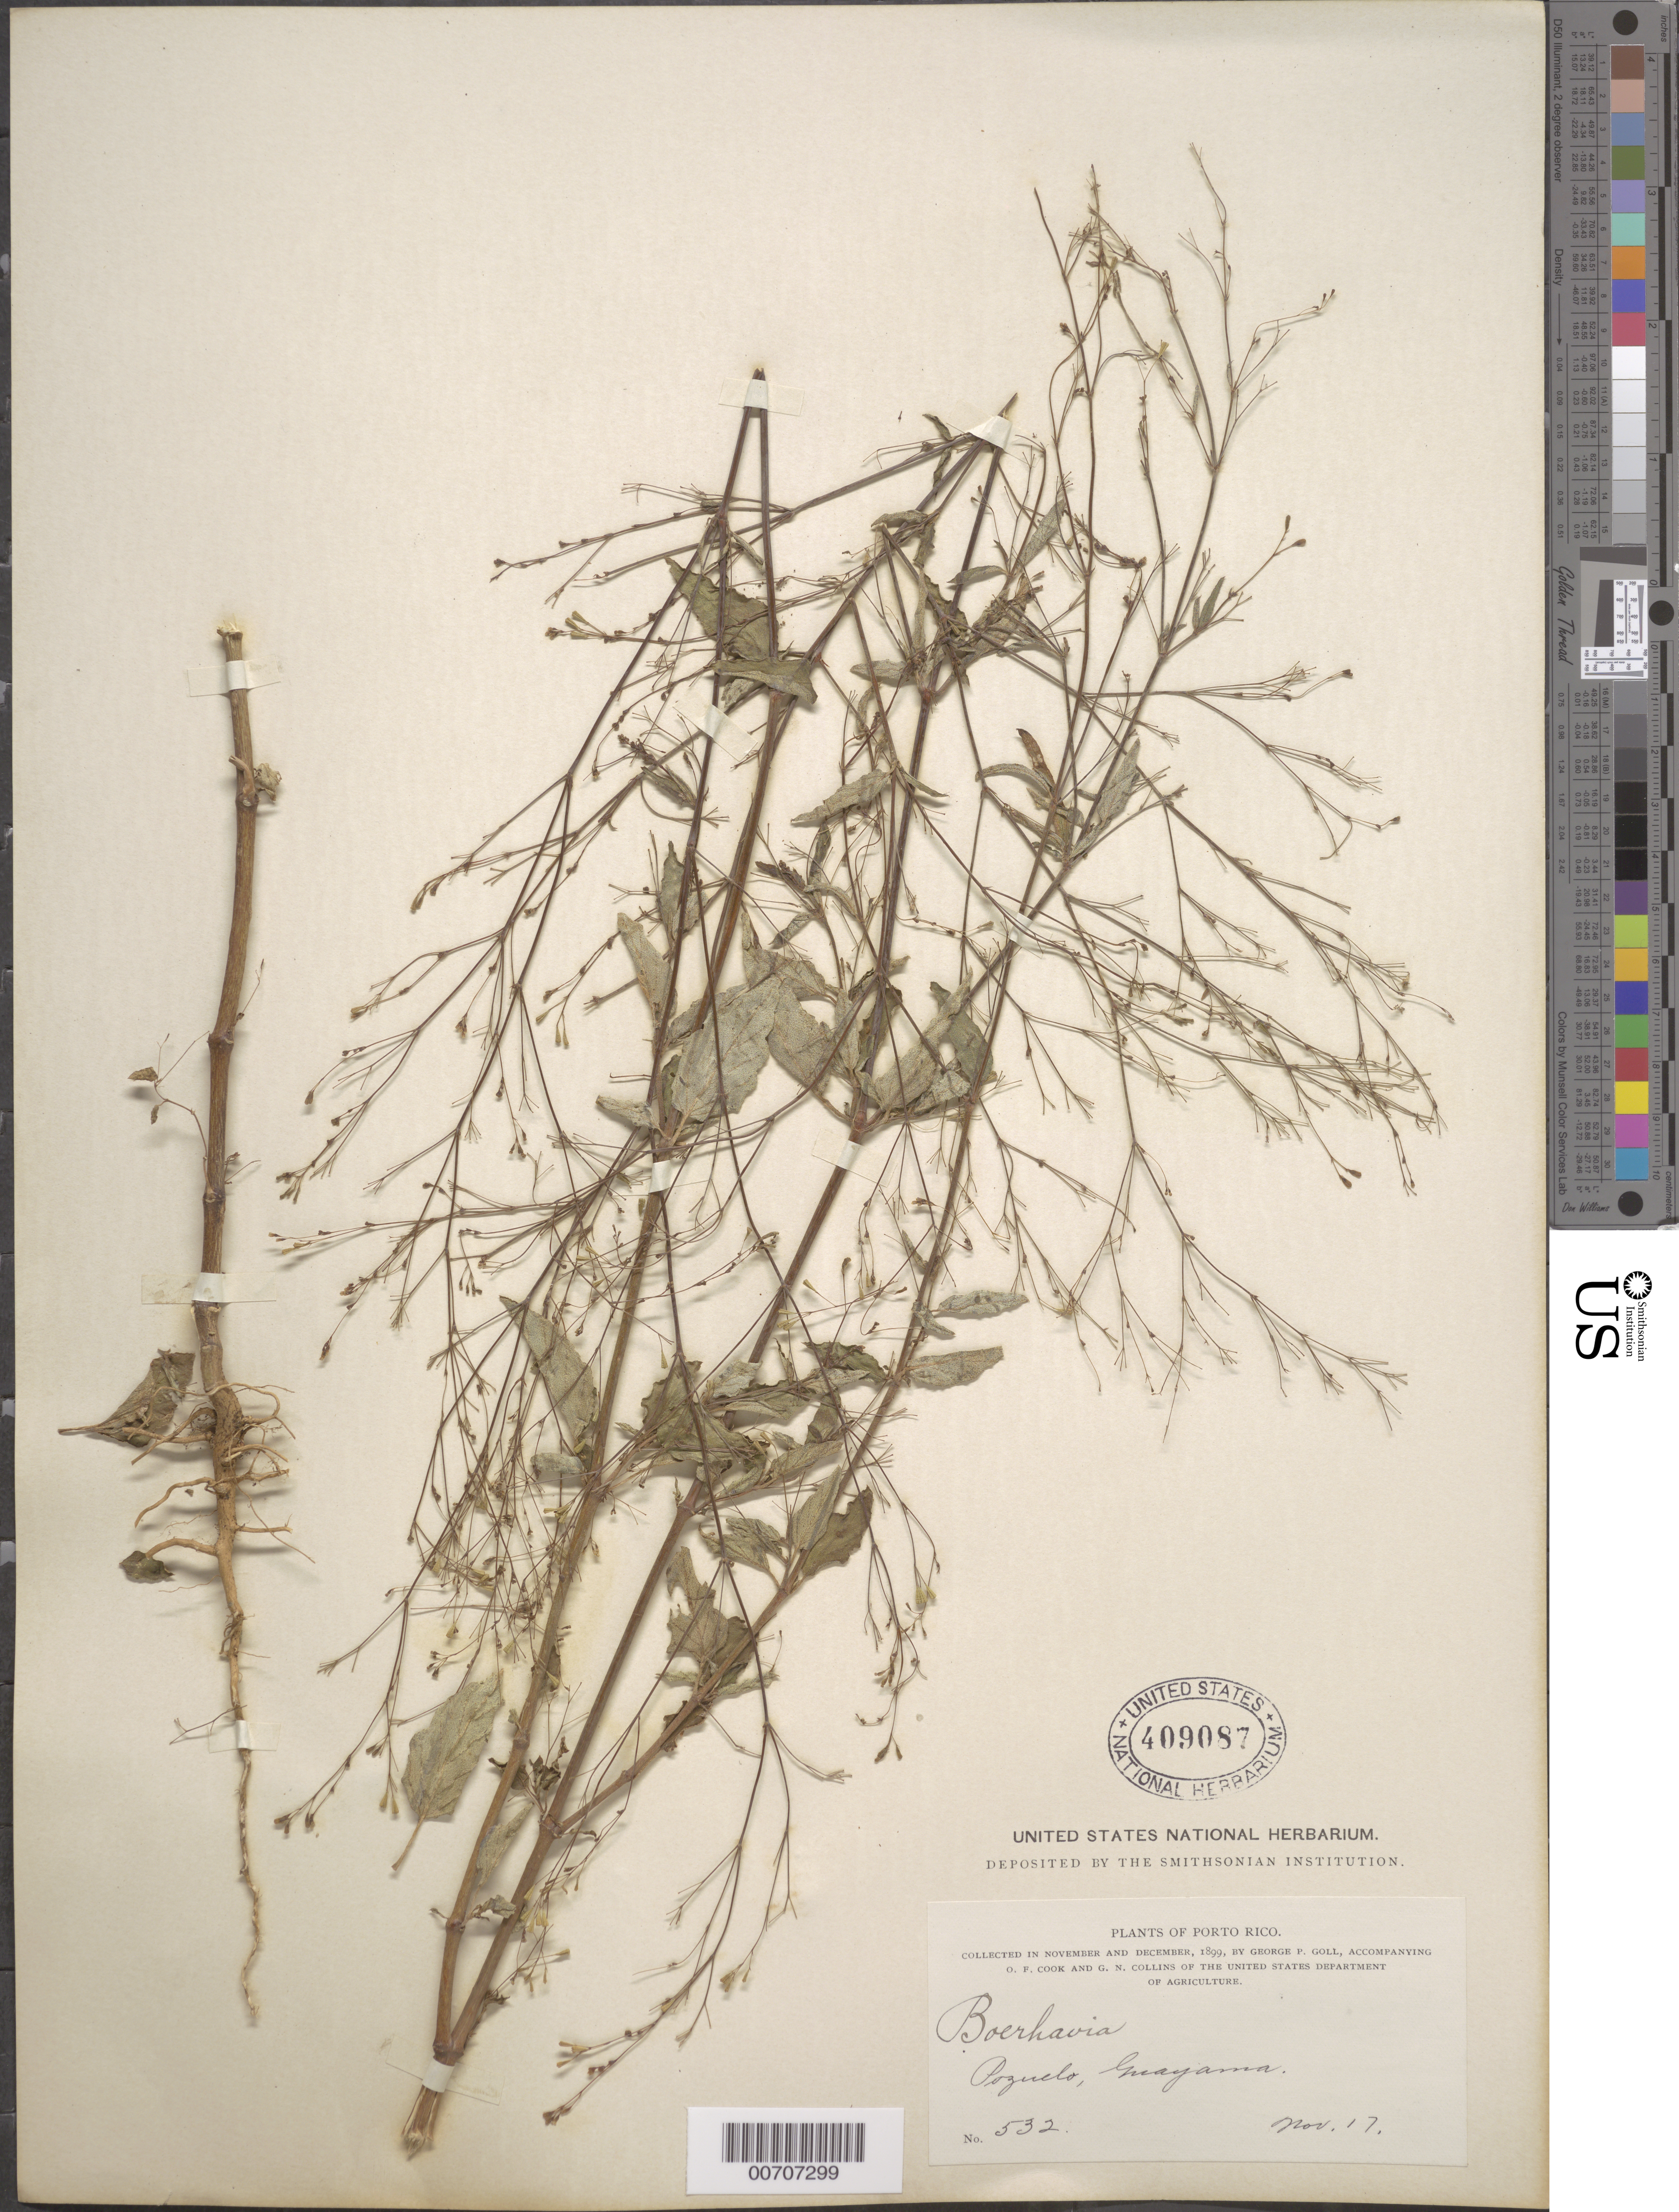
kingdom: Plantae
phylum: Tracheophyta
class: Magnoliopsida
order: Caryophyllales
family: Nyctaginaceae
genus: Boerhavia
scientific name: Boerhavia sp.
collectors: G. Goll, O. F. Cook & G. Collins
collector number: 532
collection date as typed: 17 Nov 1899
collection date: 1899-11-17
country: Puerto Rico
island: Greater Antilles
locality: Poguelo, Guayama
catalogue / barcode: US 409087